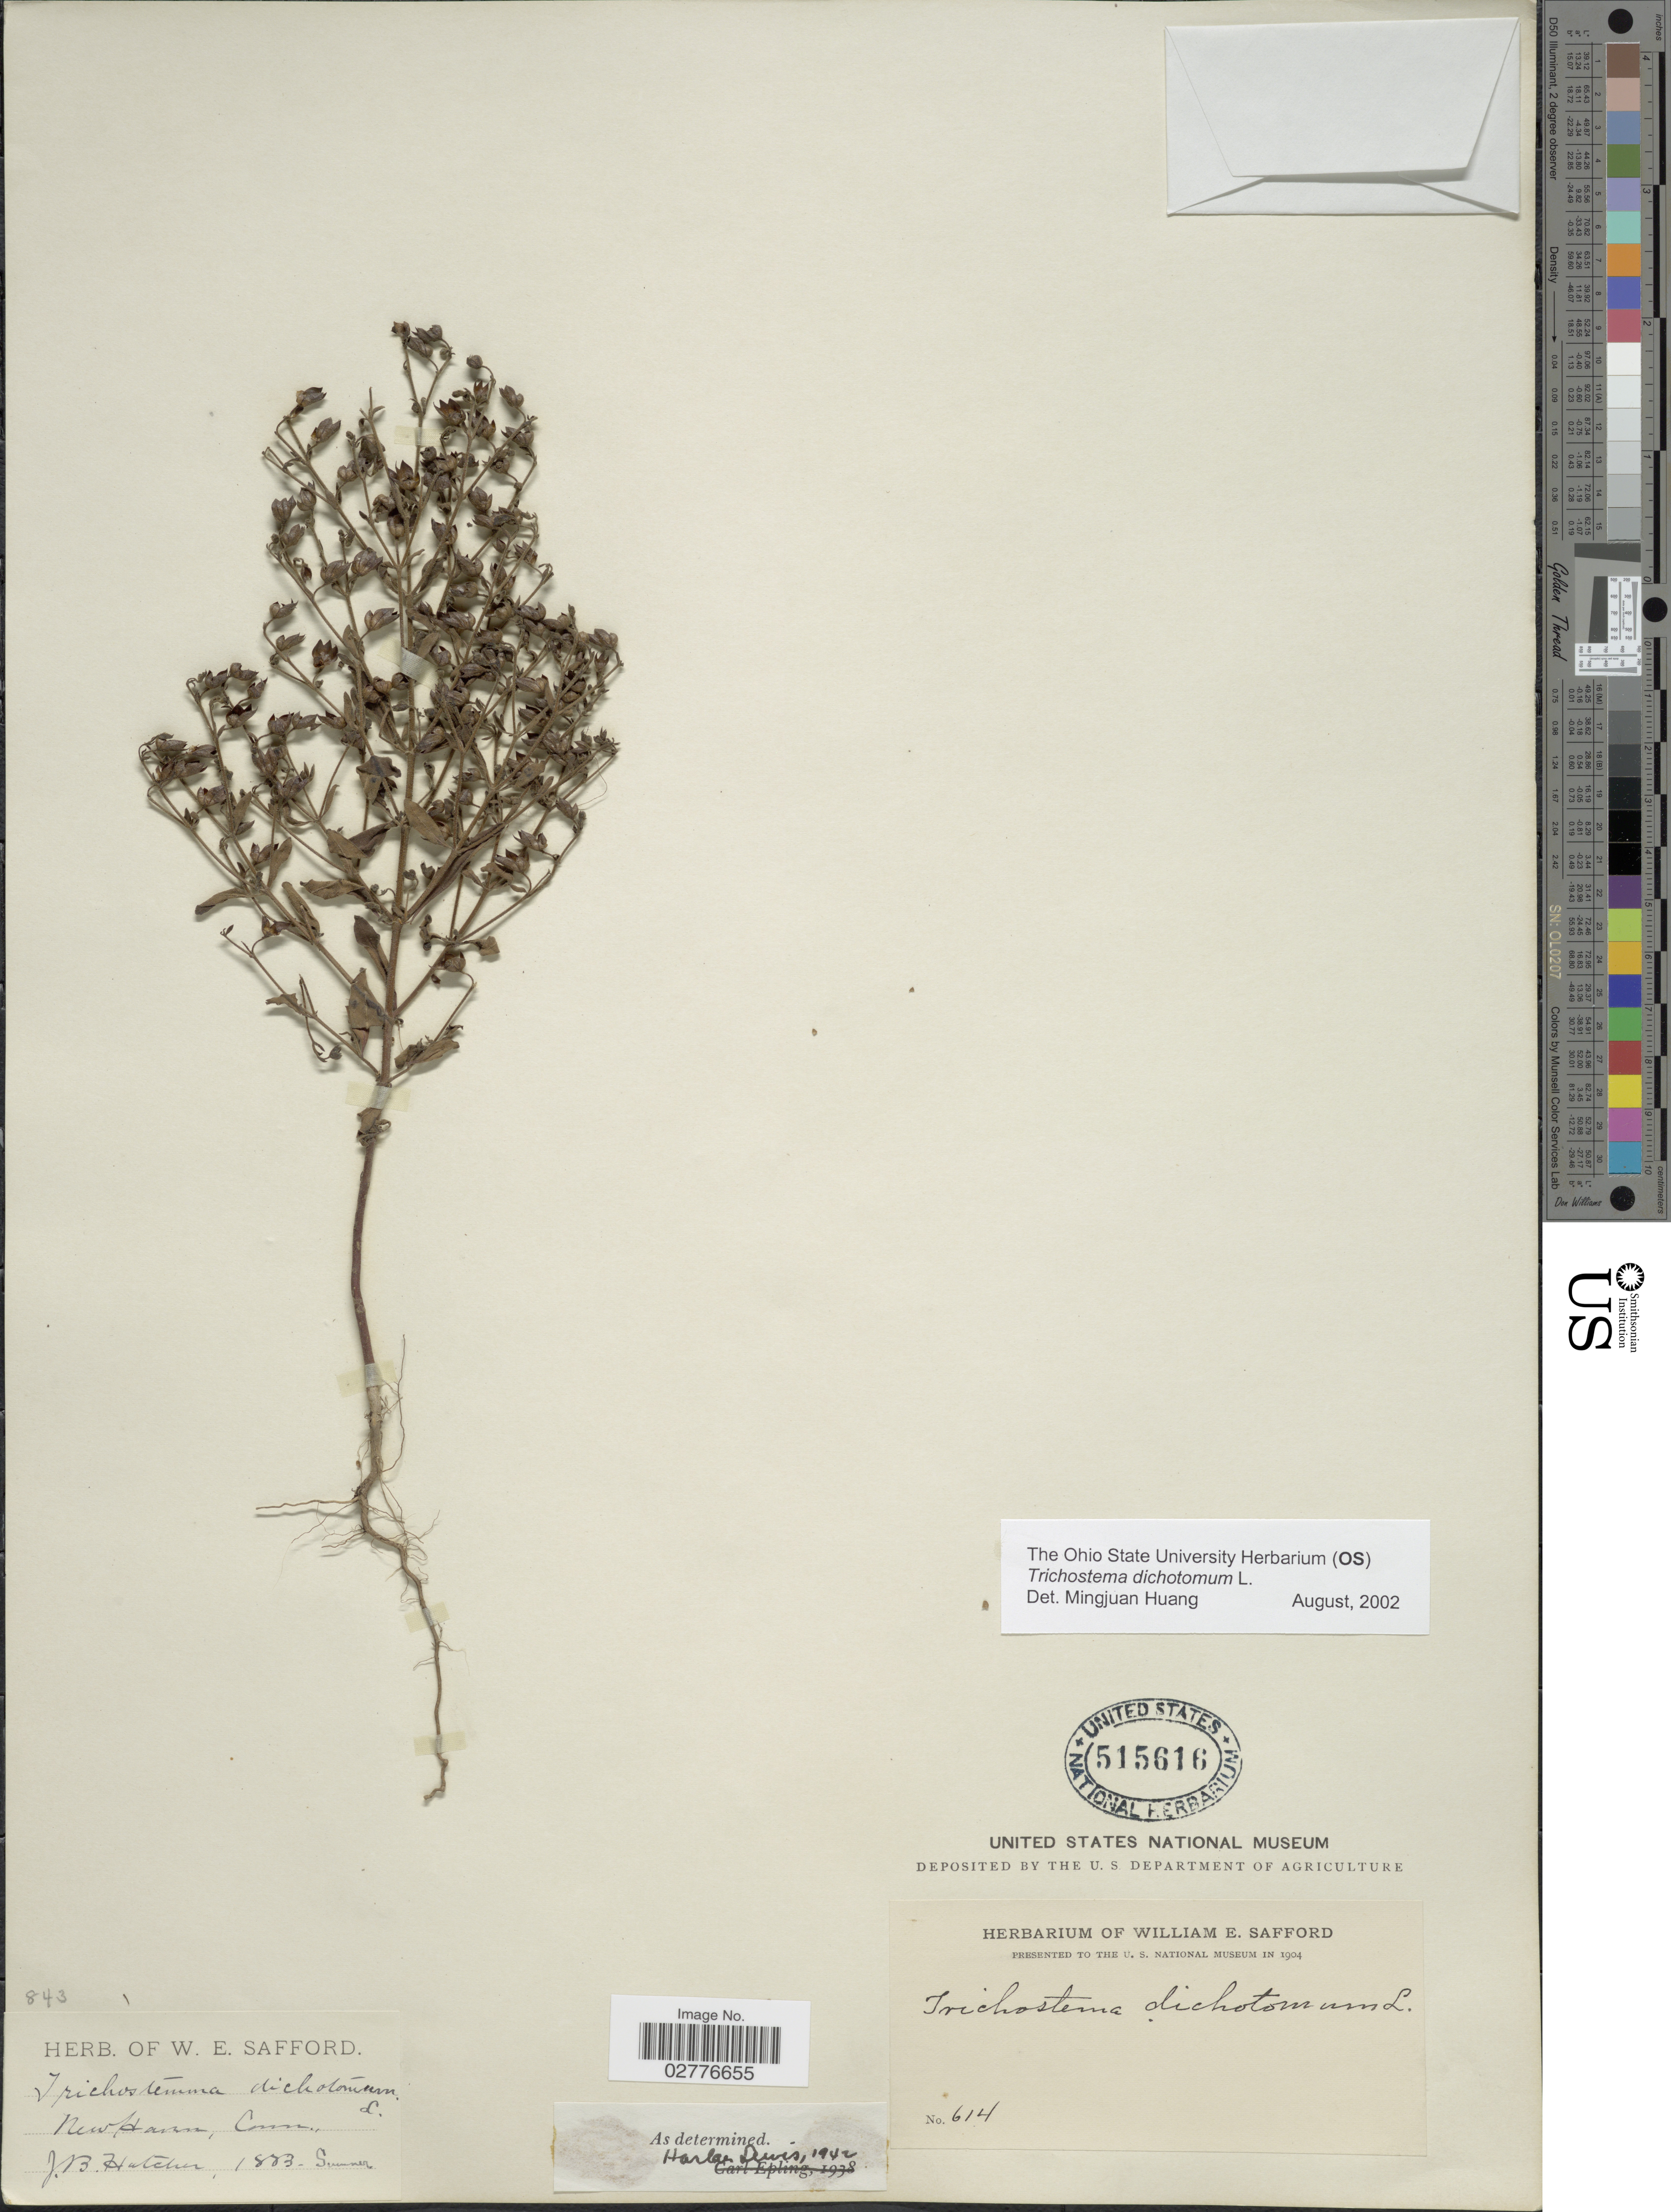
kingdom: Plantae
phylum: Tracheophyta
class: Magnoliopsida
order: Lamiales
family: Lamiaceae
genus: Trichostema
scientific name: Trichostema dichotomum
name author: L.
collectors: J. Hatcher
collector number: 614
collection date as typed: Summer 1883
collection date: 1883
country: United States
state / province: Connecticut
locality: New Haven.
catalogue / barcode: US 515616